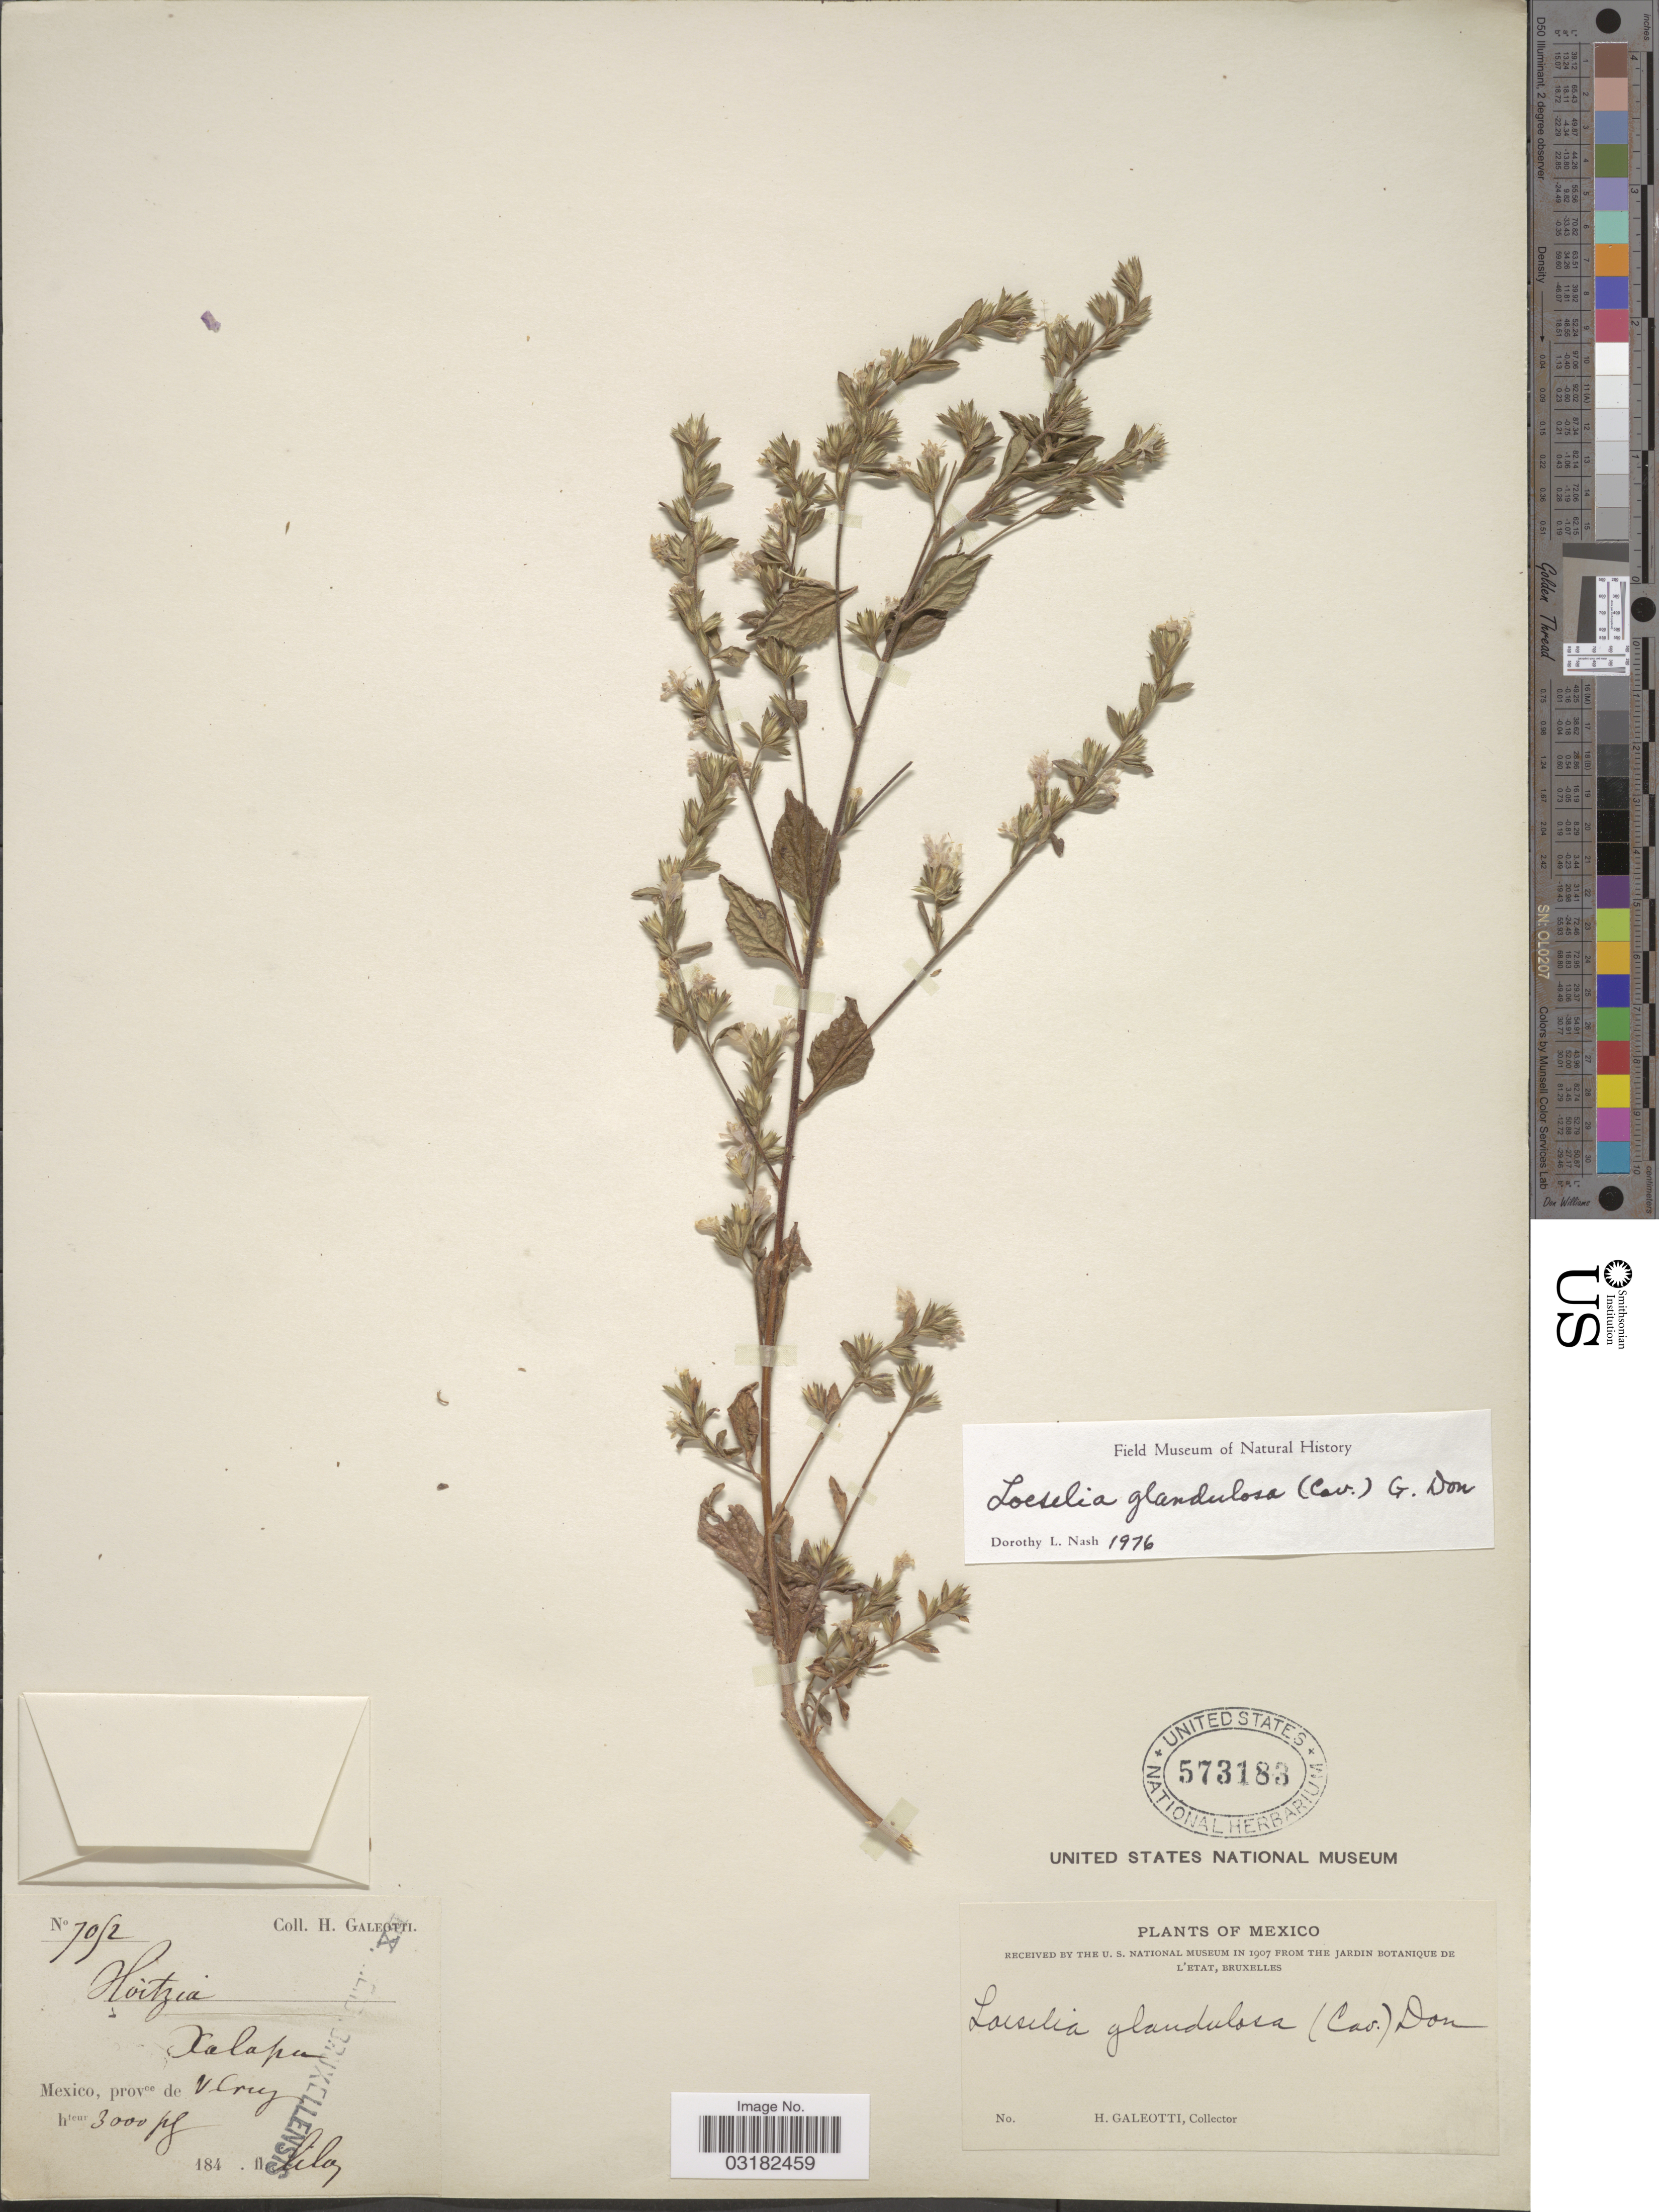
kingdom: Plantae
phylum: Tracheophyta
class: Magnoliopsida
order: Ericales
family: Polemoniaceae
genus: Loeselia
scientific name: Loeselia glandulosa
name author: (Cav.) G. Don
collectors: H. G. Galeotti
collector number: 7052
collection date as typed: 184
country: Mexico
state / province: Veracruz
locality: Xalapa. Provce de VCruz.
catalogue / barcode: US 573183